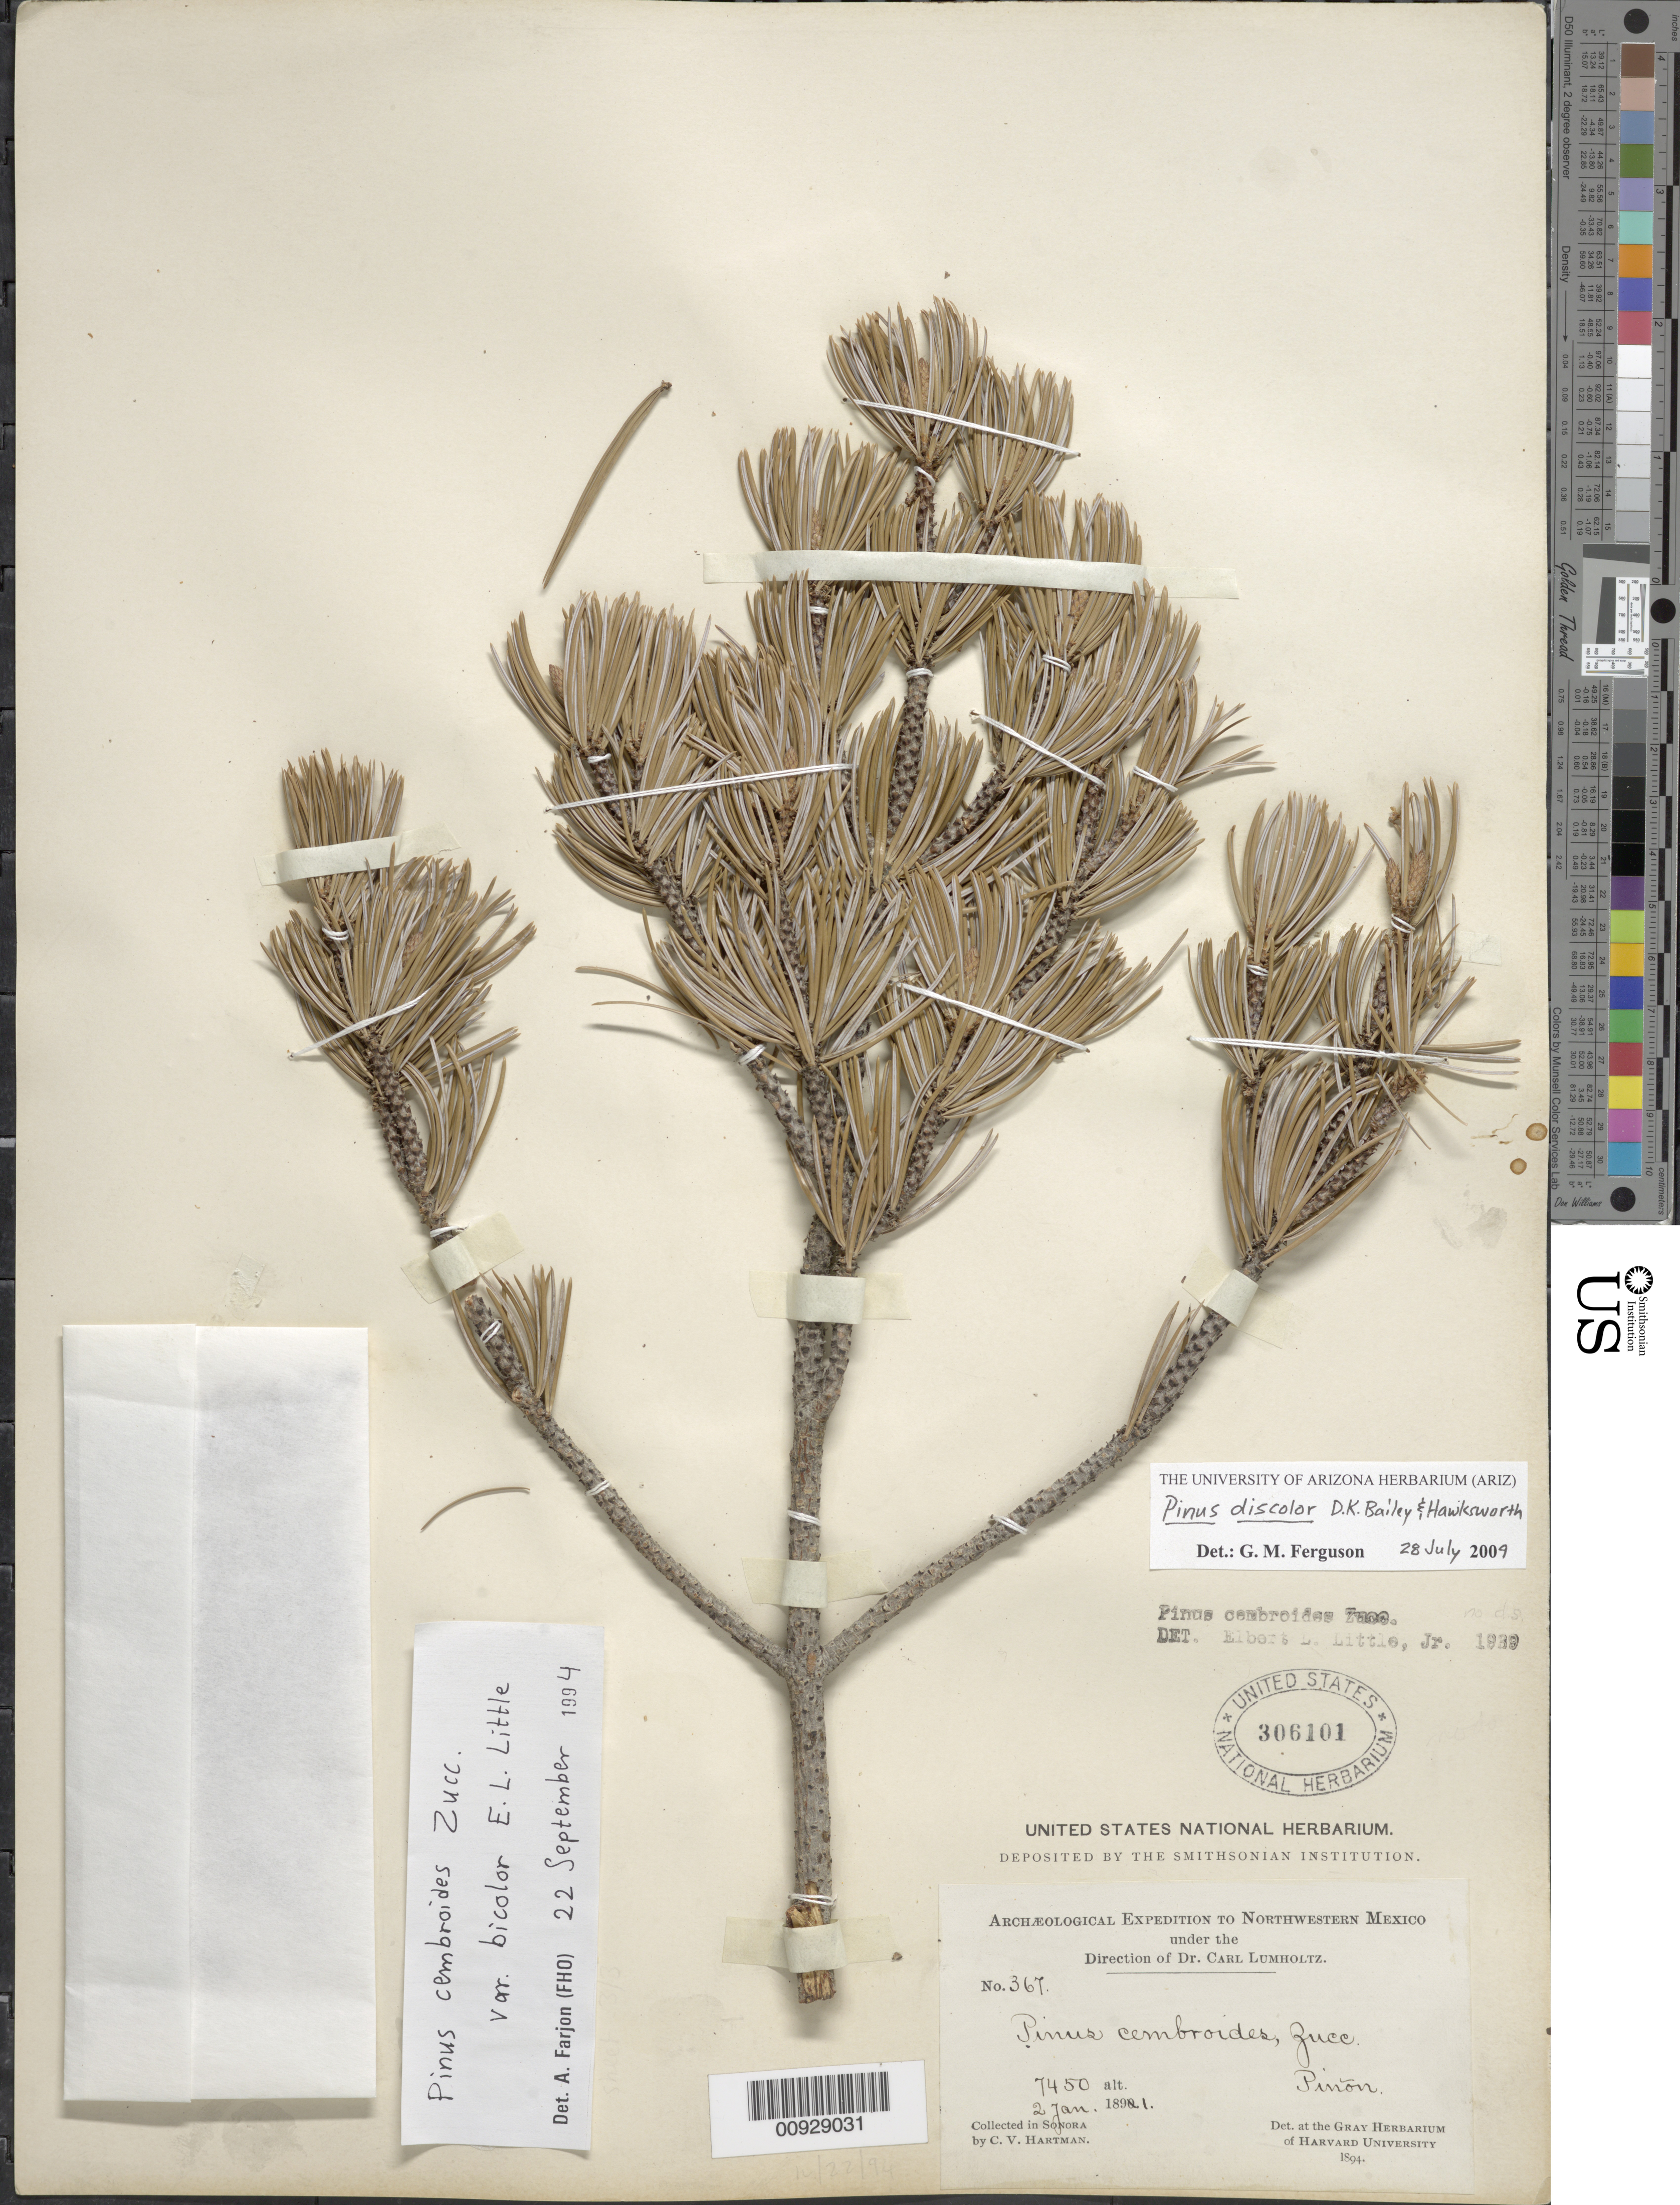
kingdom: Plantae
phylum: Tracheophyta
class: Pinopsida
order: Pinales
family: Pinaceae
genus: Pinus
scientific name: Pinus cembroides var. bicolor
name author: Little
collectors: C. V. Hartman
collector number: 367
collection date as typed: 02 Jan 1891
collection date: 1891-01-02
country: Mexico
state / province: Sonora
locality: Sonora.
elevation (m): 2271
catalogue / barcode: US 306101